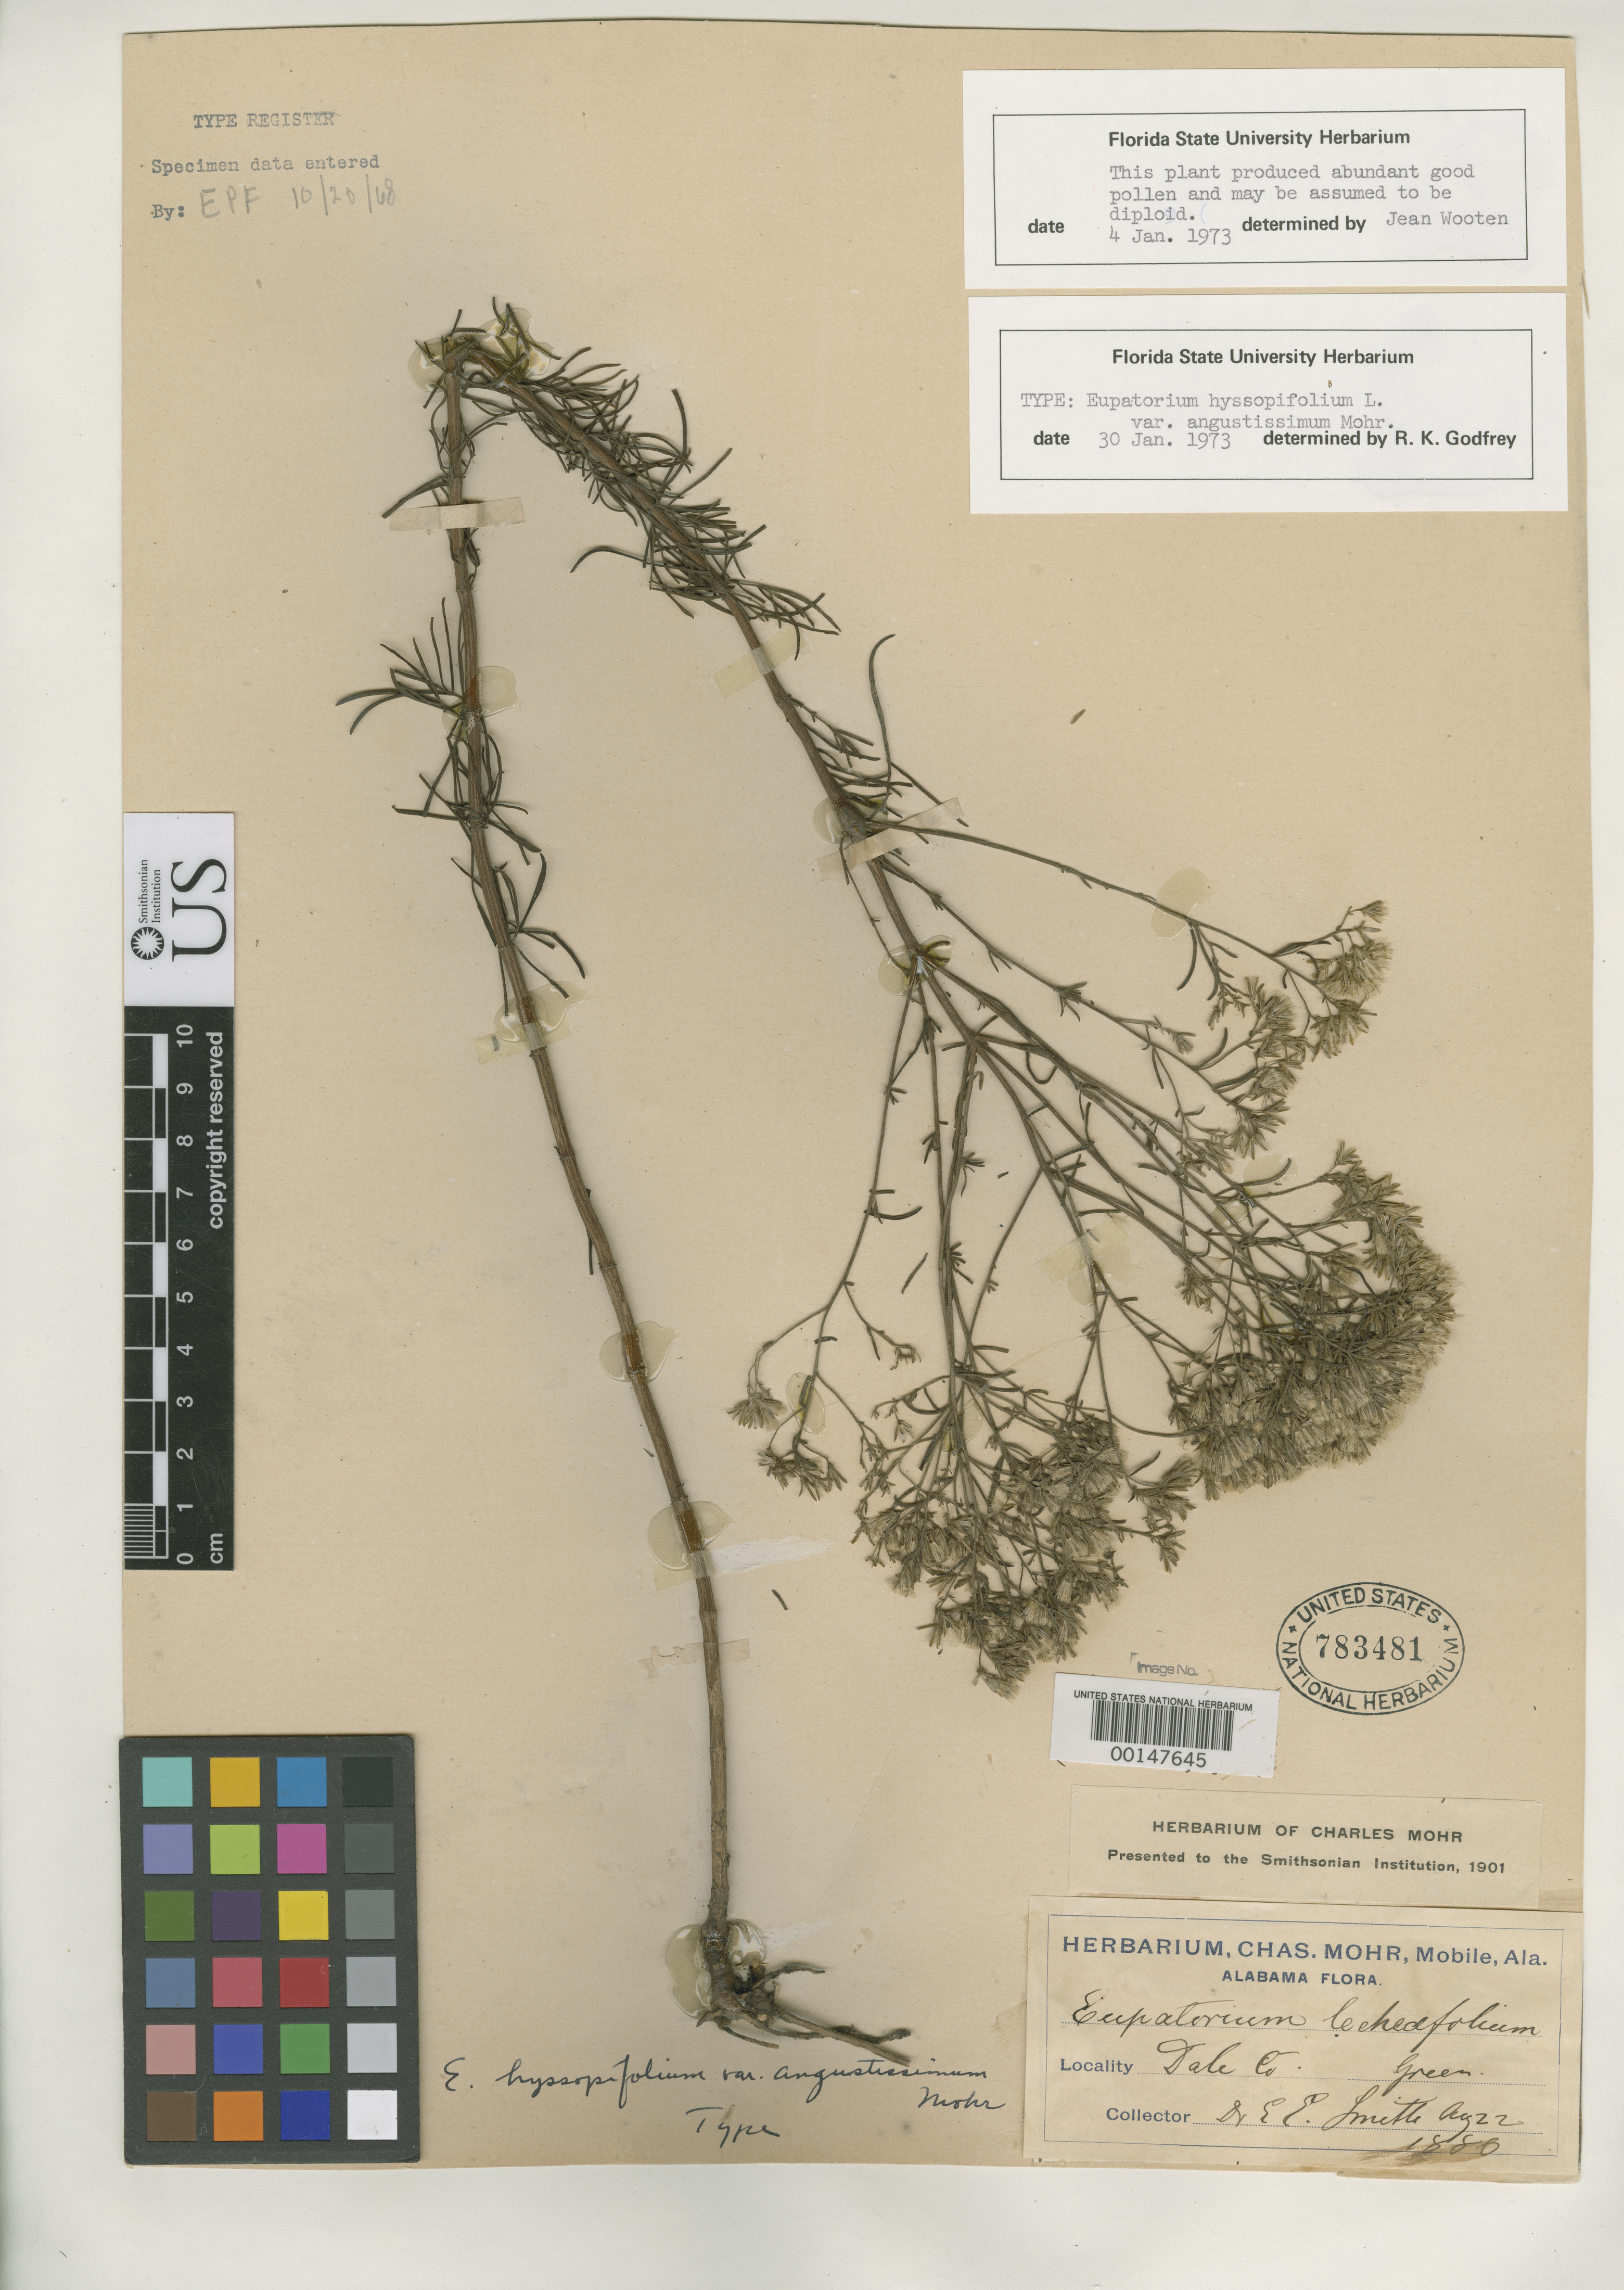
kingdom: Plantae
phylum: Tracheophyta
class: Magnoliopsida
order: Asterales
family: Asteraceae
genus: Eupatorium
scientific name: Eupatorium hyssopifolium var. angustissimum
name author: C. Mohr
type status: Type Collection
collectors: E. A. Smith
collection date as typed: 22 Aug 1880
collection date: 1880-08-22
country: United States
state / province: Alabama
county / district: Dale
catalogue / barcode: US 783481